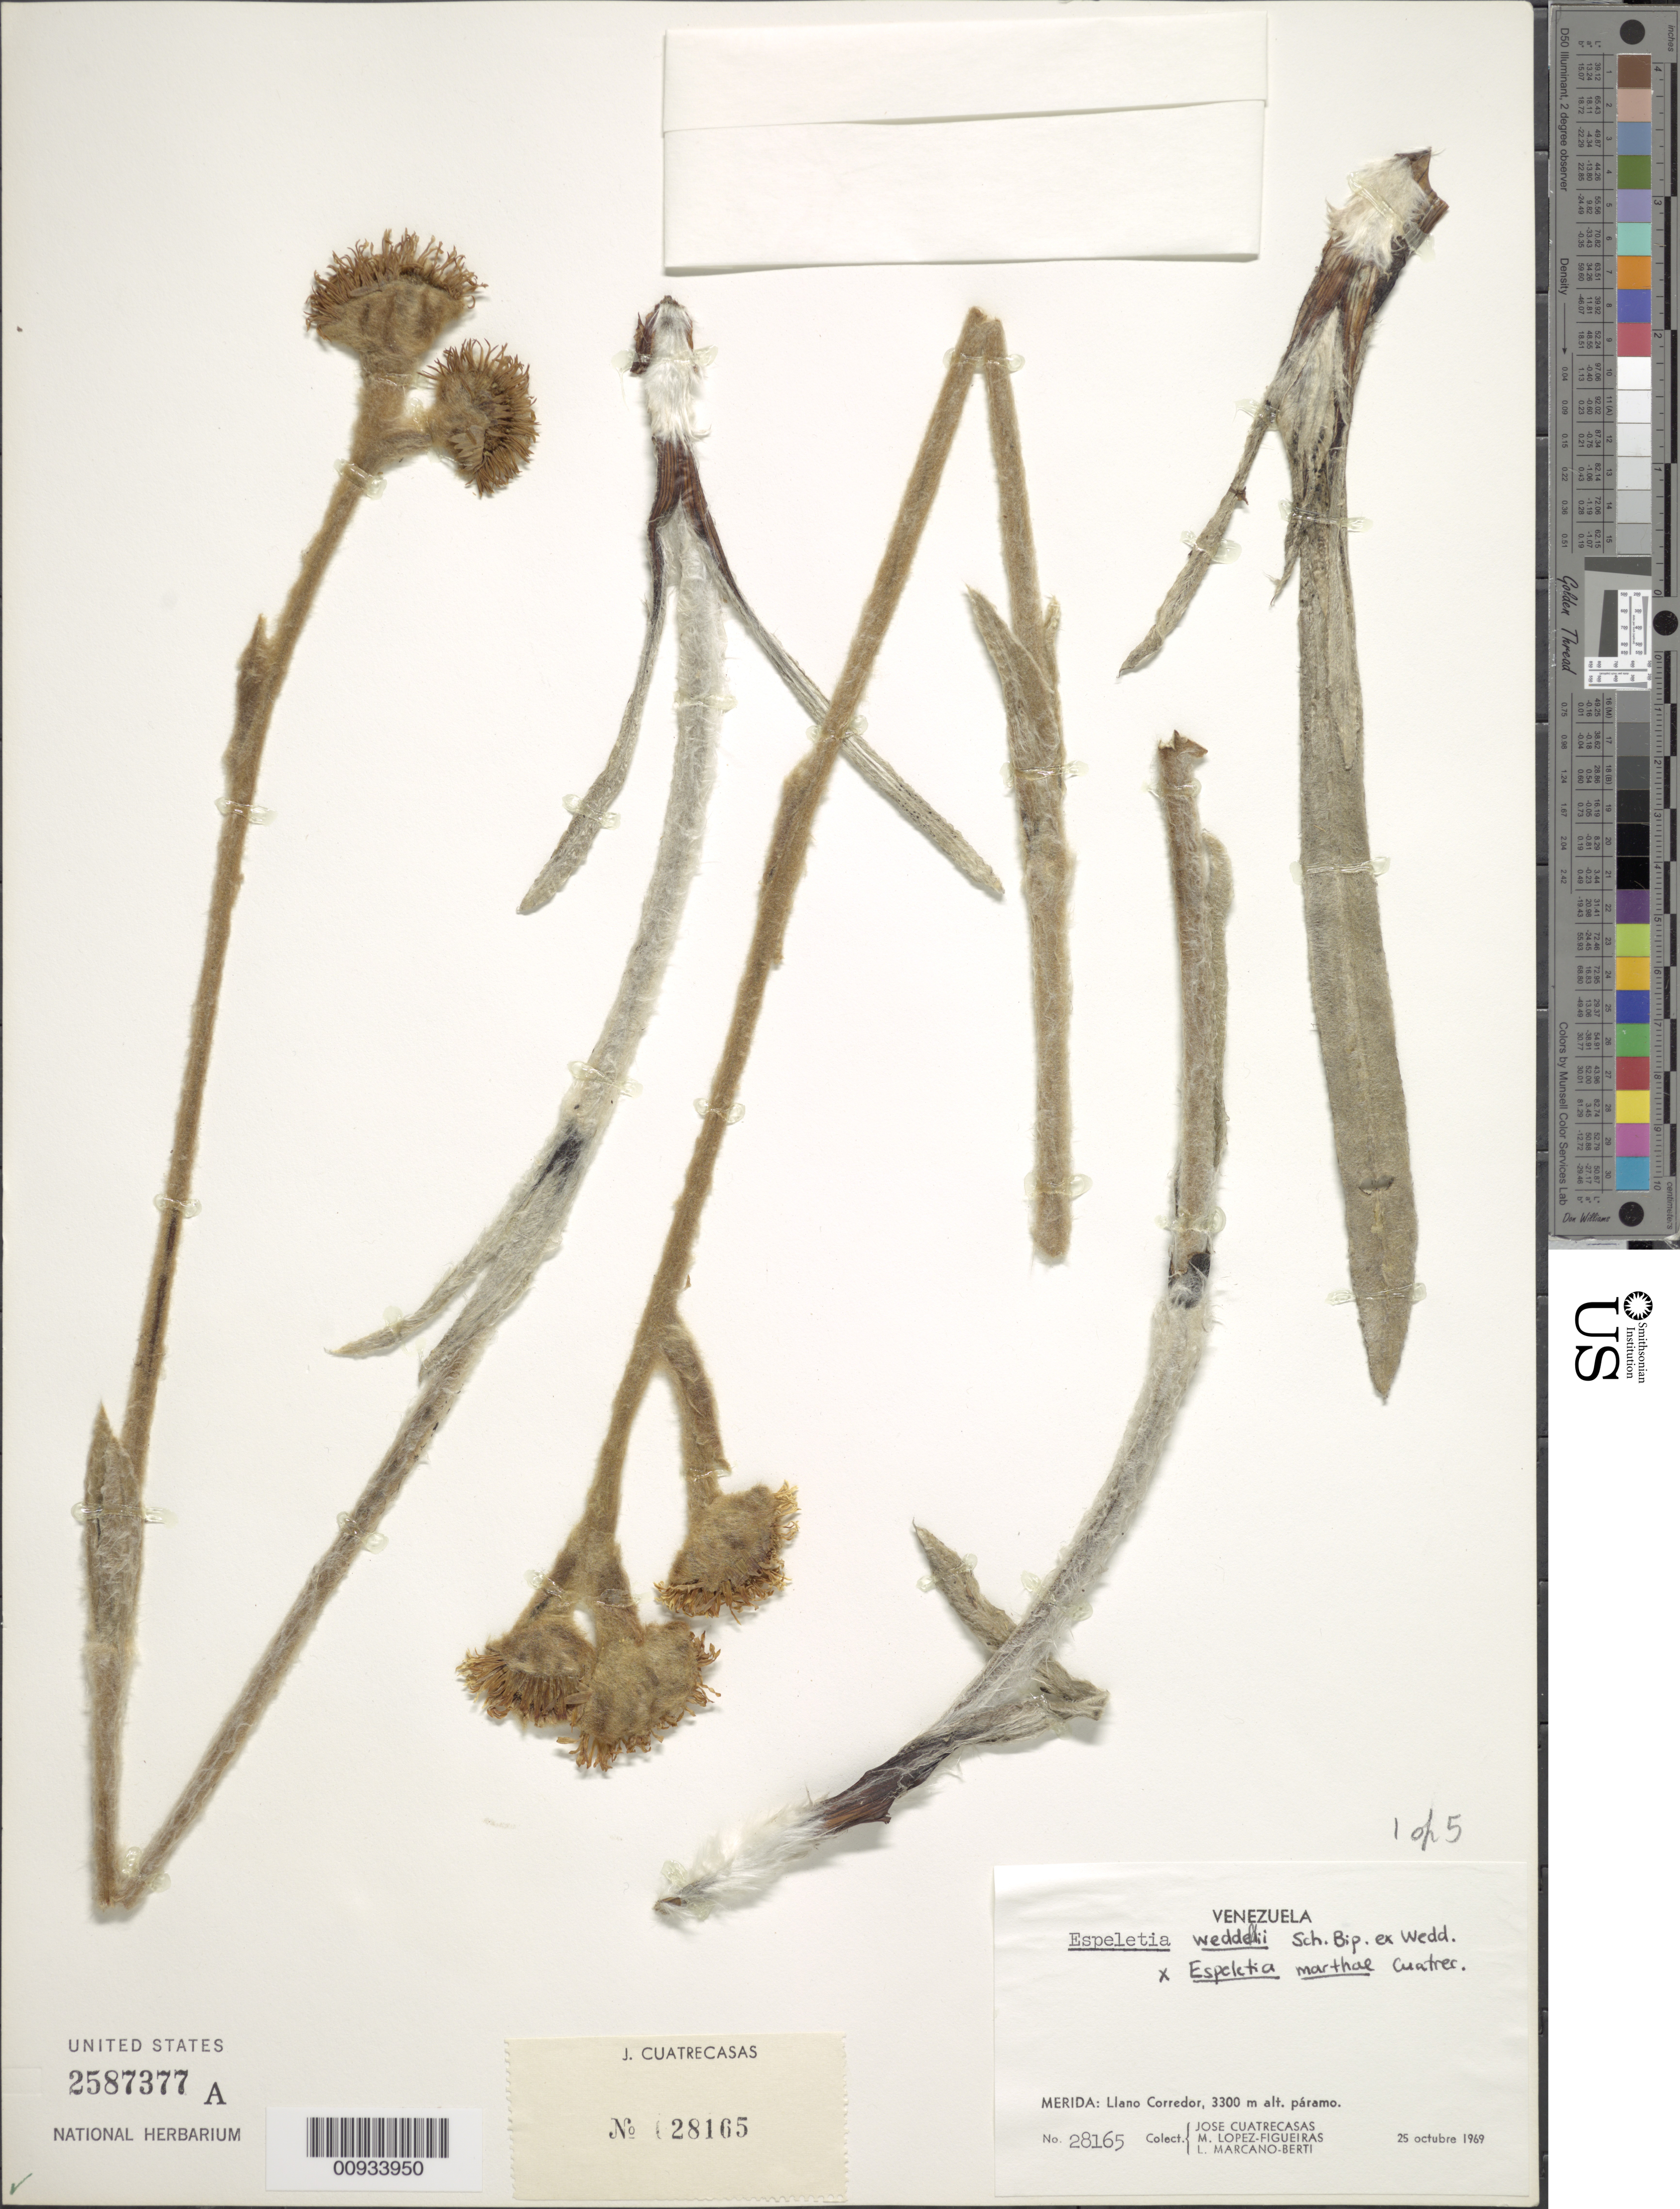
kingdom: Plantae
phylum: Tracheophyta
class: Magnoliopsida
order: Asterales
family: Asteraceae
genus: Espeletia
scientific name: Espeletia marthae x E. weddellii Sch. Bip. ex Wedd.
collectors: J. Cuatrecasas, M. López Figueiras & L. Marcano-Berti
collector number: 28165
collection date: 1969-10-25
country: Venezuela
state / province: Mérida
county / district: Rangel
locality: Páramo de Guirigay. Llano Corredor.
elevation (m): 3300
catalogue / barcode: US 2587377A